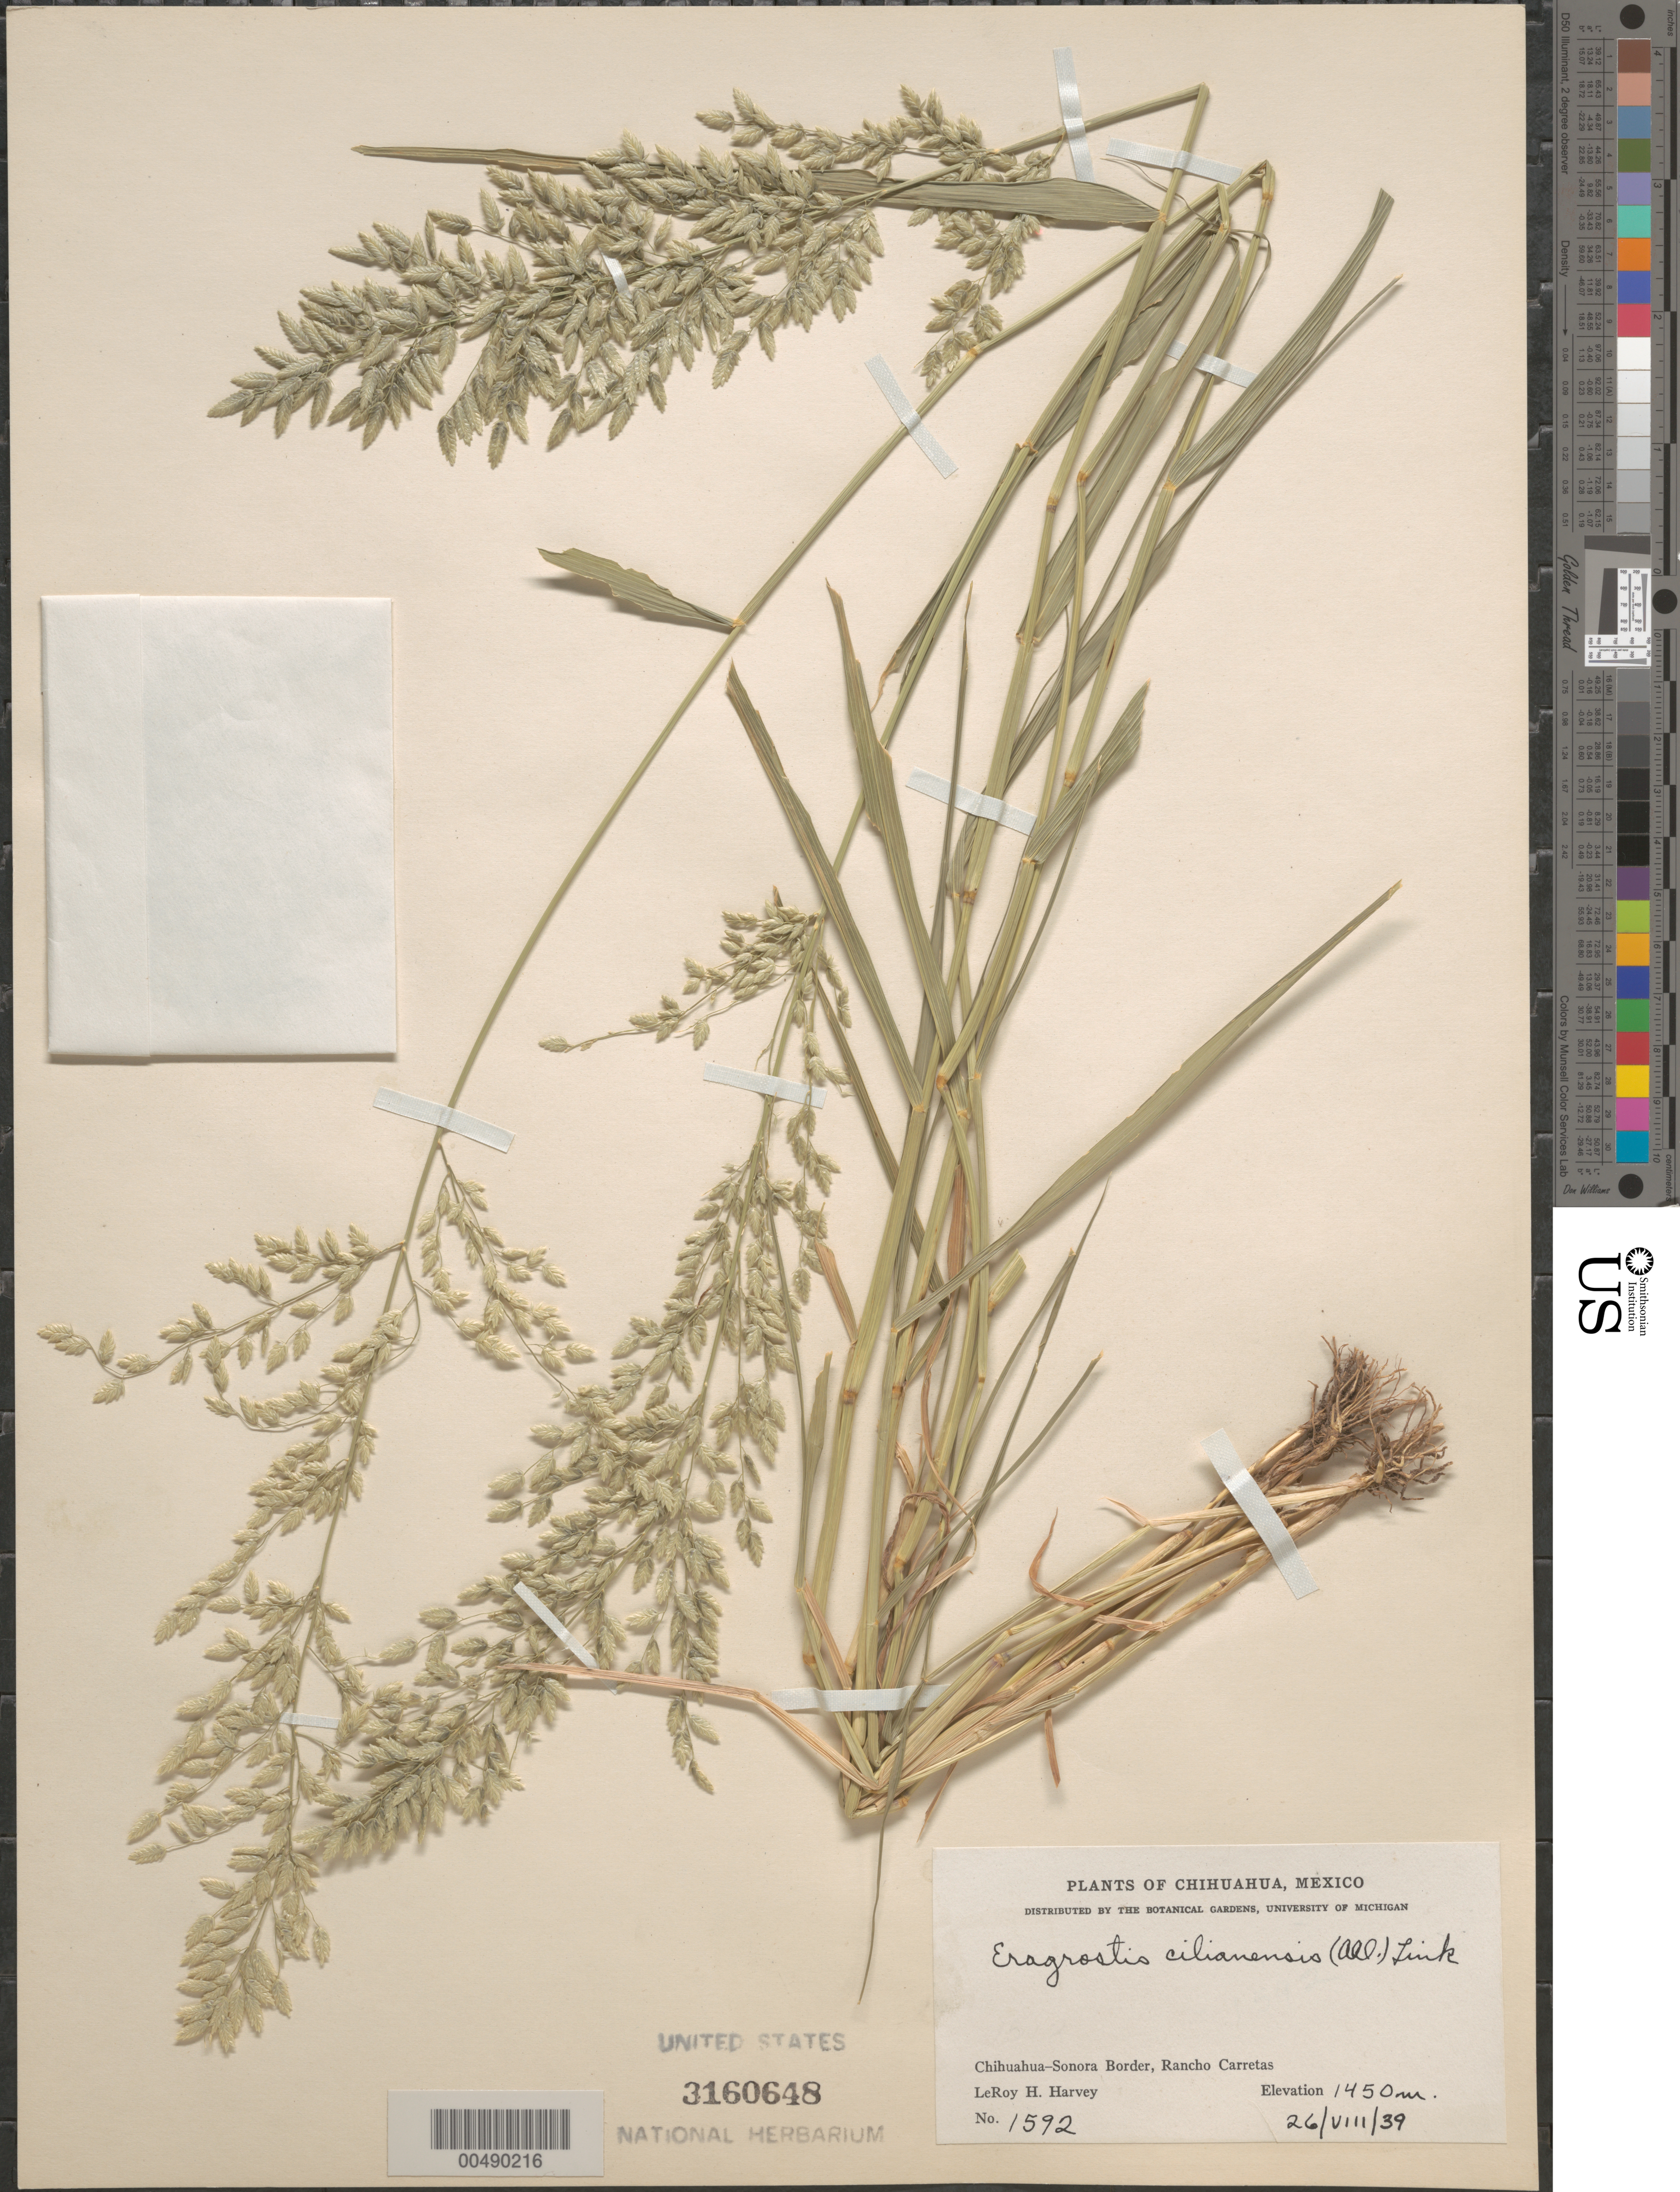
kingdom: Plantae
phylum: Tracheophyta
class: Liliopsida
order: Poales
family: Poaceae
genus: Eragrostis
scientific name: Eragrostis cilianensis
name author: (Bellardi) Vignolo ex Janch.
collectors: L. H. Harvey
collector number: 1592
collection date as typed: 26 Aug 1939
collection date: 1939-08-26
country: Mexico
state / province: Chihuahua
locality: Chihuahua - Sonora border, Rancho Carretas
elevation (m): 1450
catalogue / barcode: US 3160648